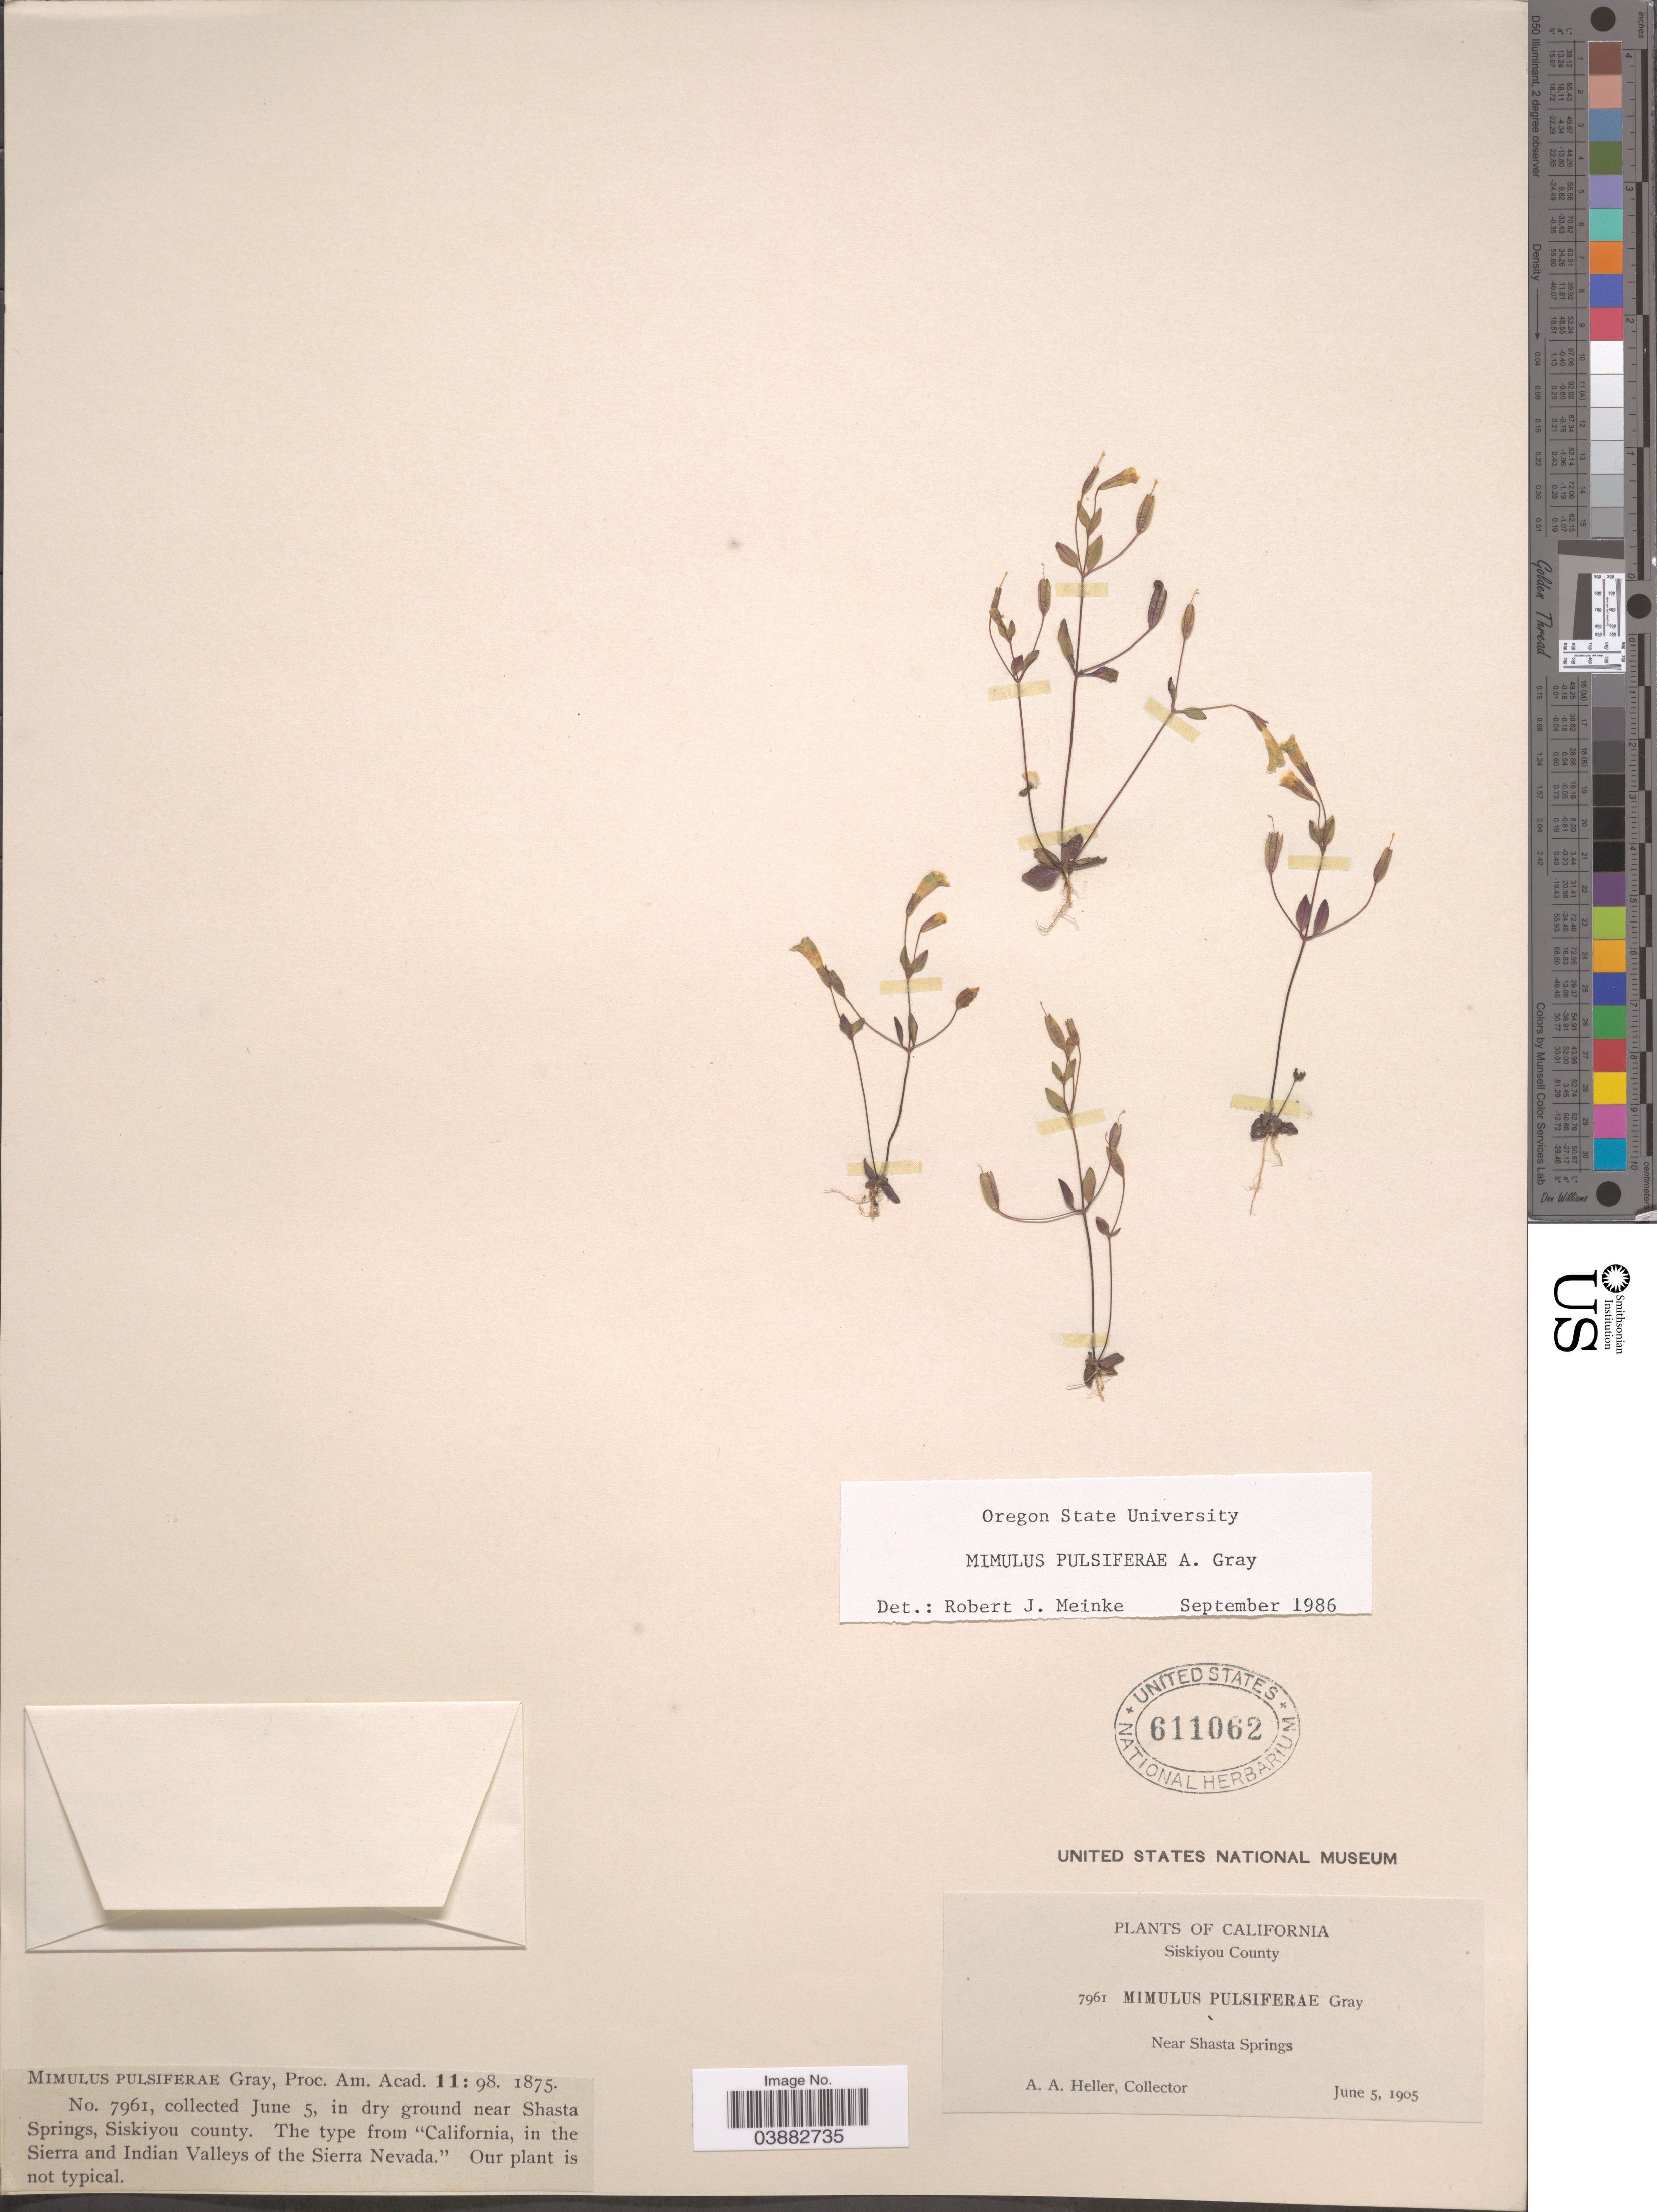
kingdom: Plantae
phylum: Tracheophyta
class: Magnoliopsida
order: Lamiales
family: Phrymaceae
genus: Mimulus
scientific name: Mimulus pulsiferae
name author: A. Gray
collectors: A. A. Heller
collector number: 7961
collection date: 1905-06-05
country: United States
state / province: California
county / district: Siskiyou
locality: Siskiyou County. Near Shasta Springs. In dry ground near Shasta Springs, Siskiyou County. In the Sierra and Indian Valleys of the Sierra Nevada.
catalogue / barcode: US 611062